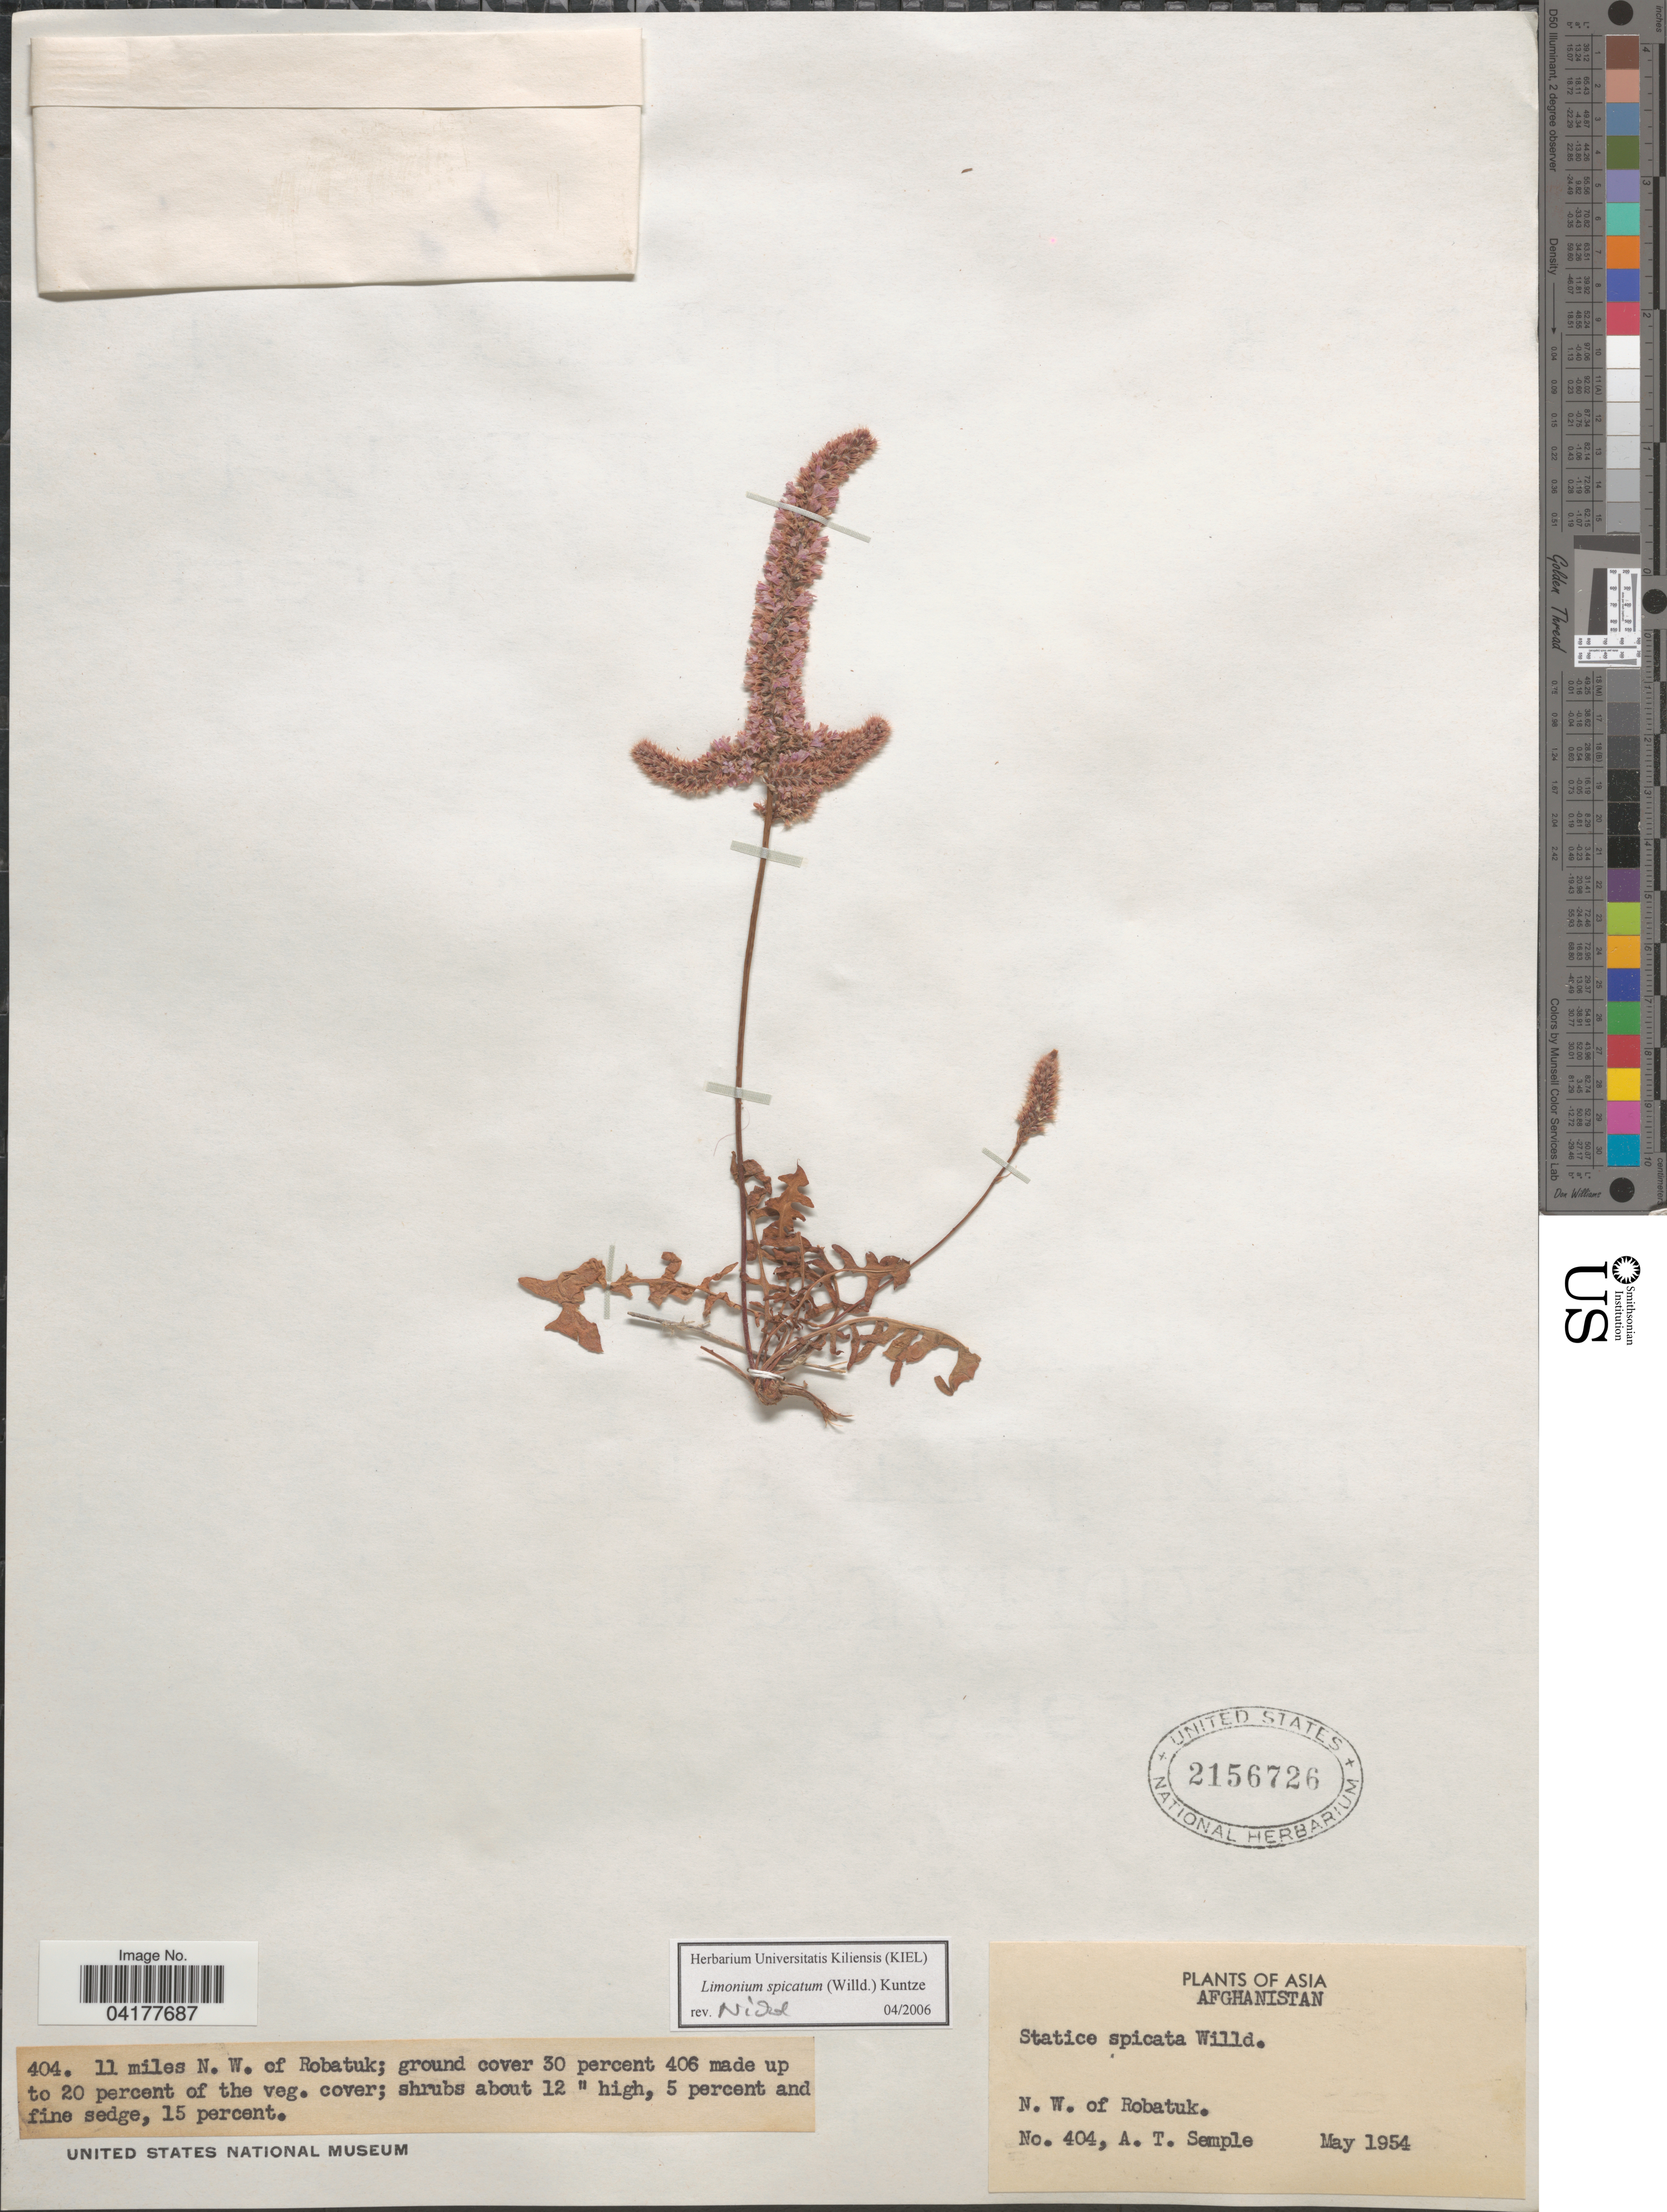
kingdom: Plantae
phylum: Tracheophyta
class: Magnoliopsida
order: Caryophyllales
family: Plumbaginaceae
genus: Psylliostachys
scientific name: Psylliostachys spicatus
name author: (Willd.) Nevski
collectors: A. Semple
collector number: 404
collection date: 1954-05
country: Afghanistan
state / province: Baghlan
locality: N. W. of Robatuk.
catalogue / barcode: US 2156726